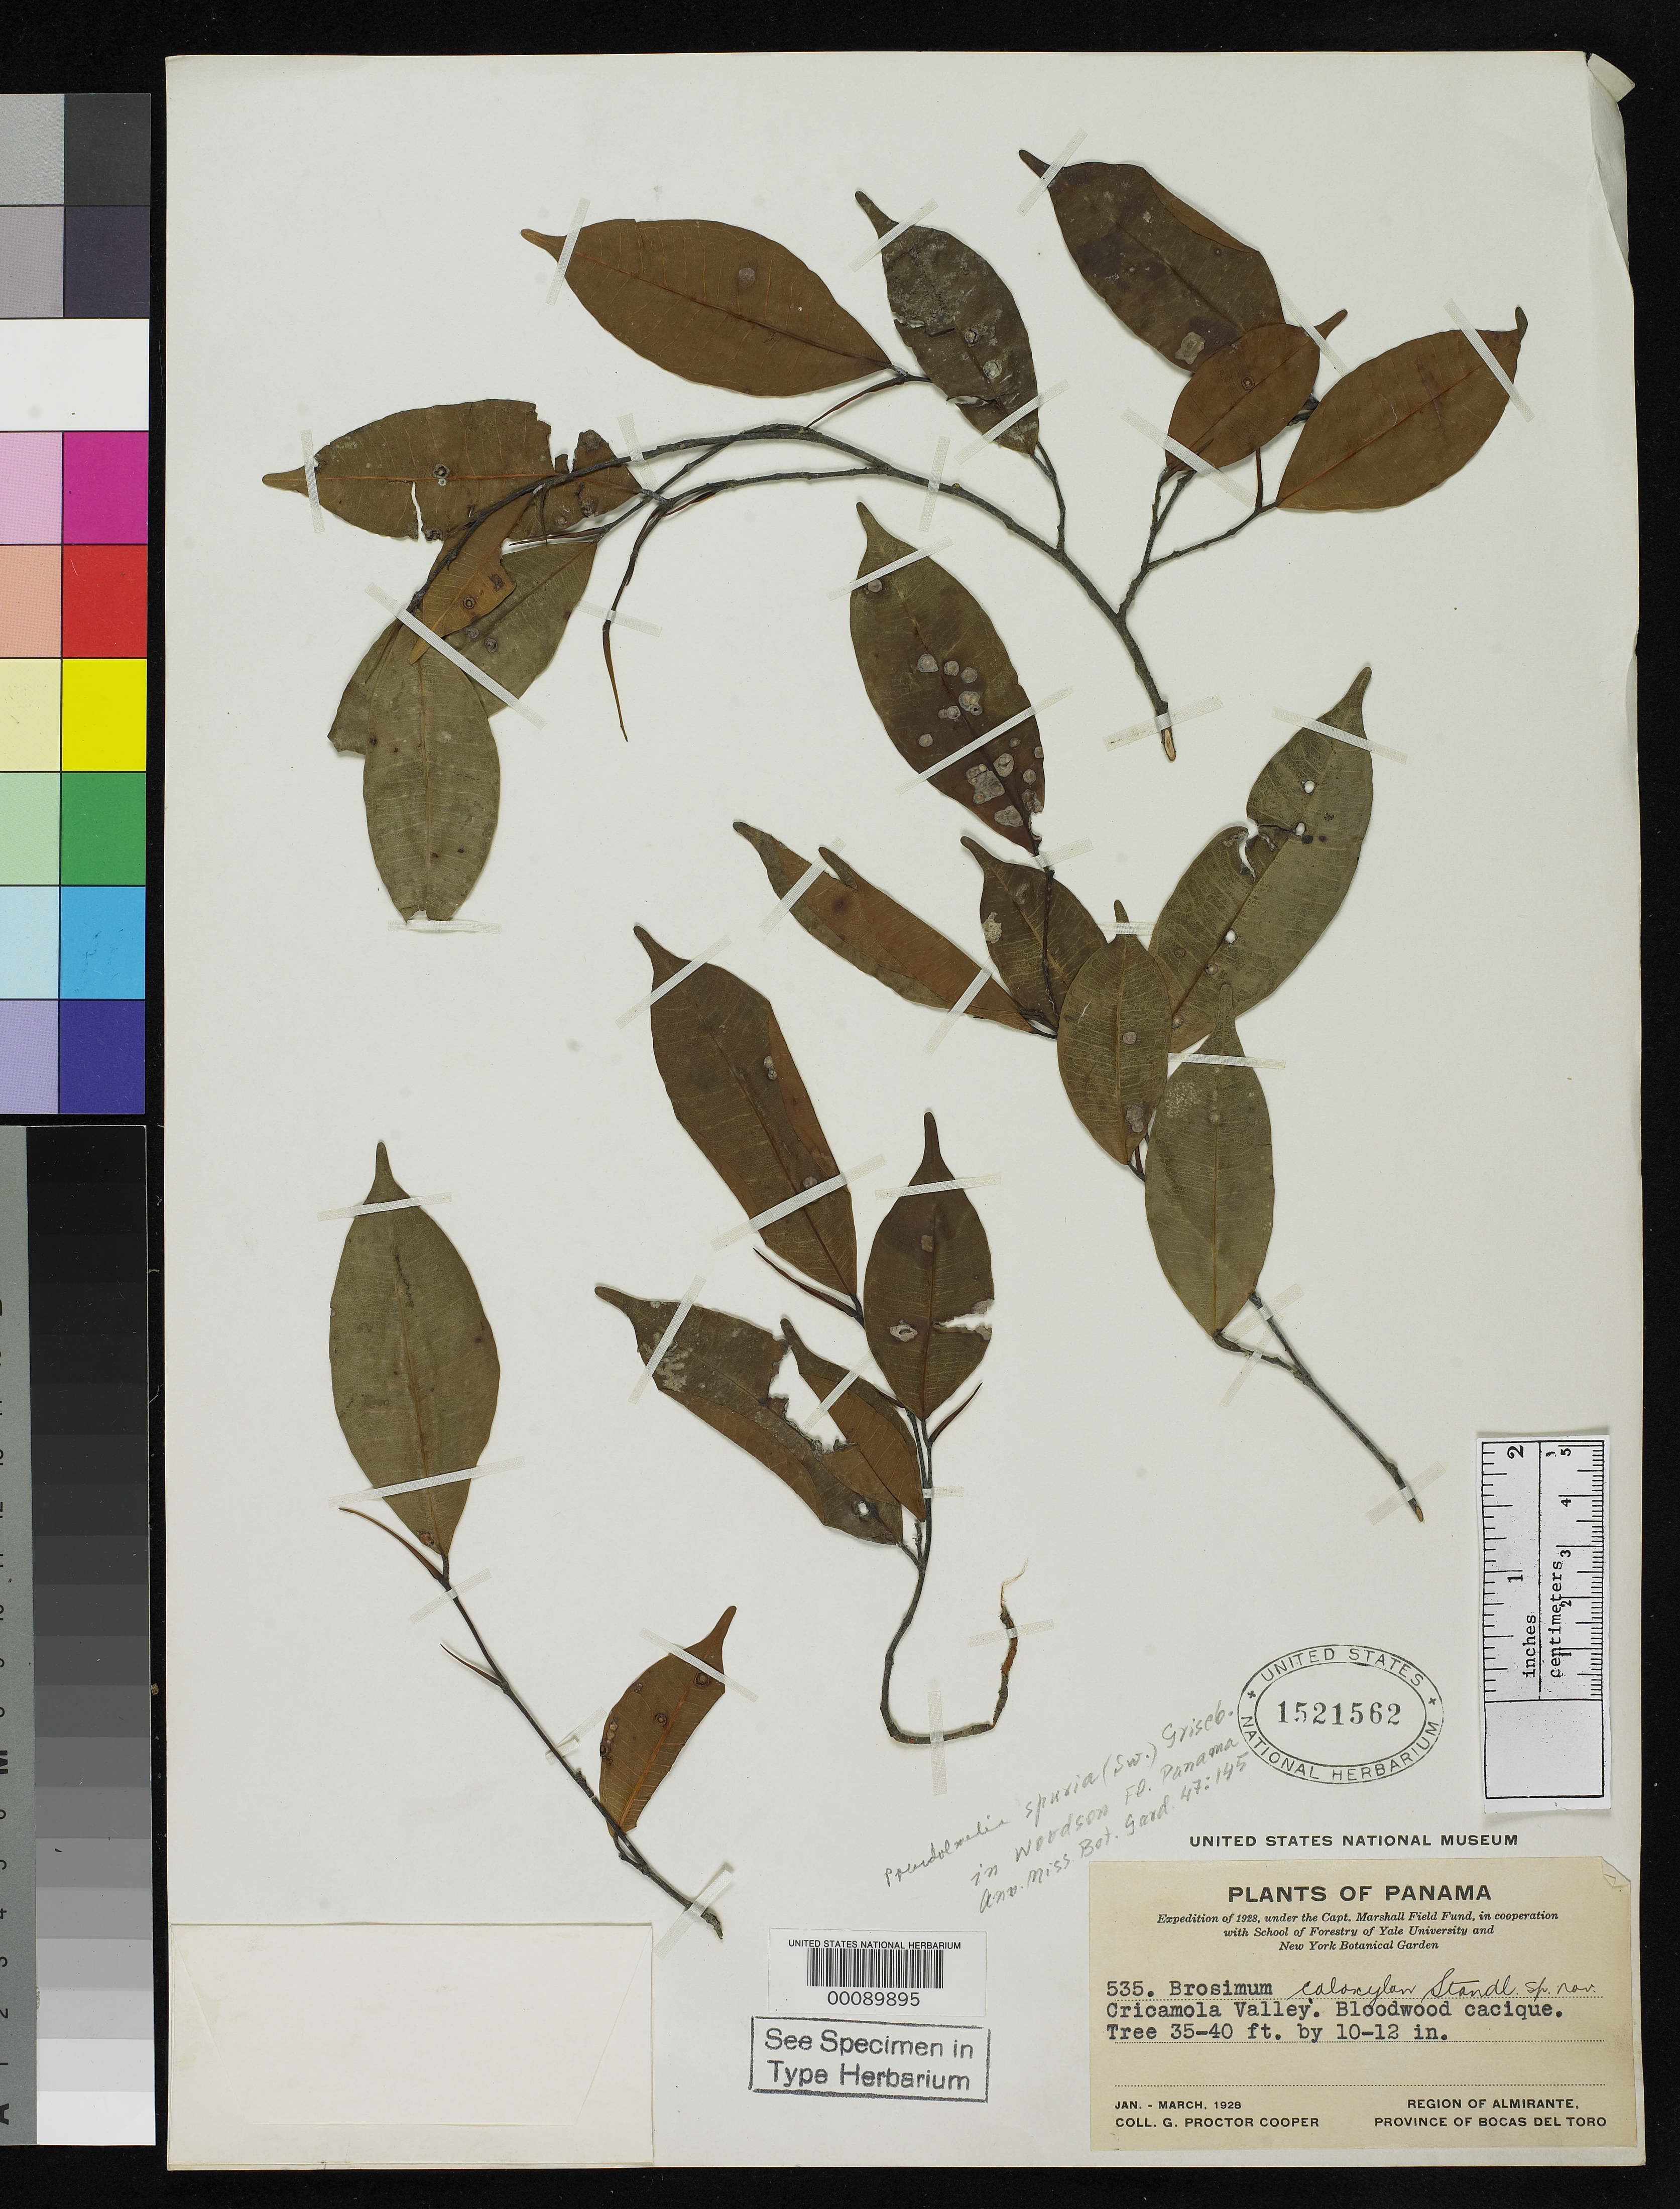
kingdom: Plantae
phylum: Tracheophyta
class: Magnoliopsida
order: Rosales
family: Moraceae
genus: Brosimum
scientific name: Brosimum caloxylon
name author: Standl.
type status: Isotype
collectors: G. Cooper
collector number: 535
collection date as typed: Jan 1928 to -- Mar 1928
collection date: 1928-01/1928-03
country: Panama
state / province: Bocas del Toro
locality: Almirante region, Cricamola Valley.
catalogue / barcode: US 1521562